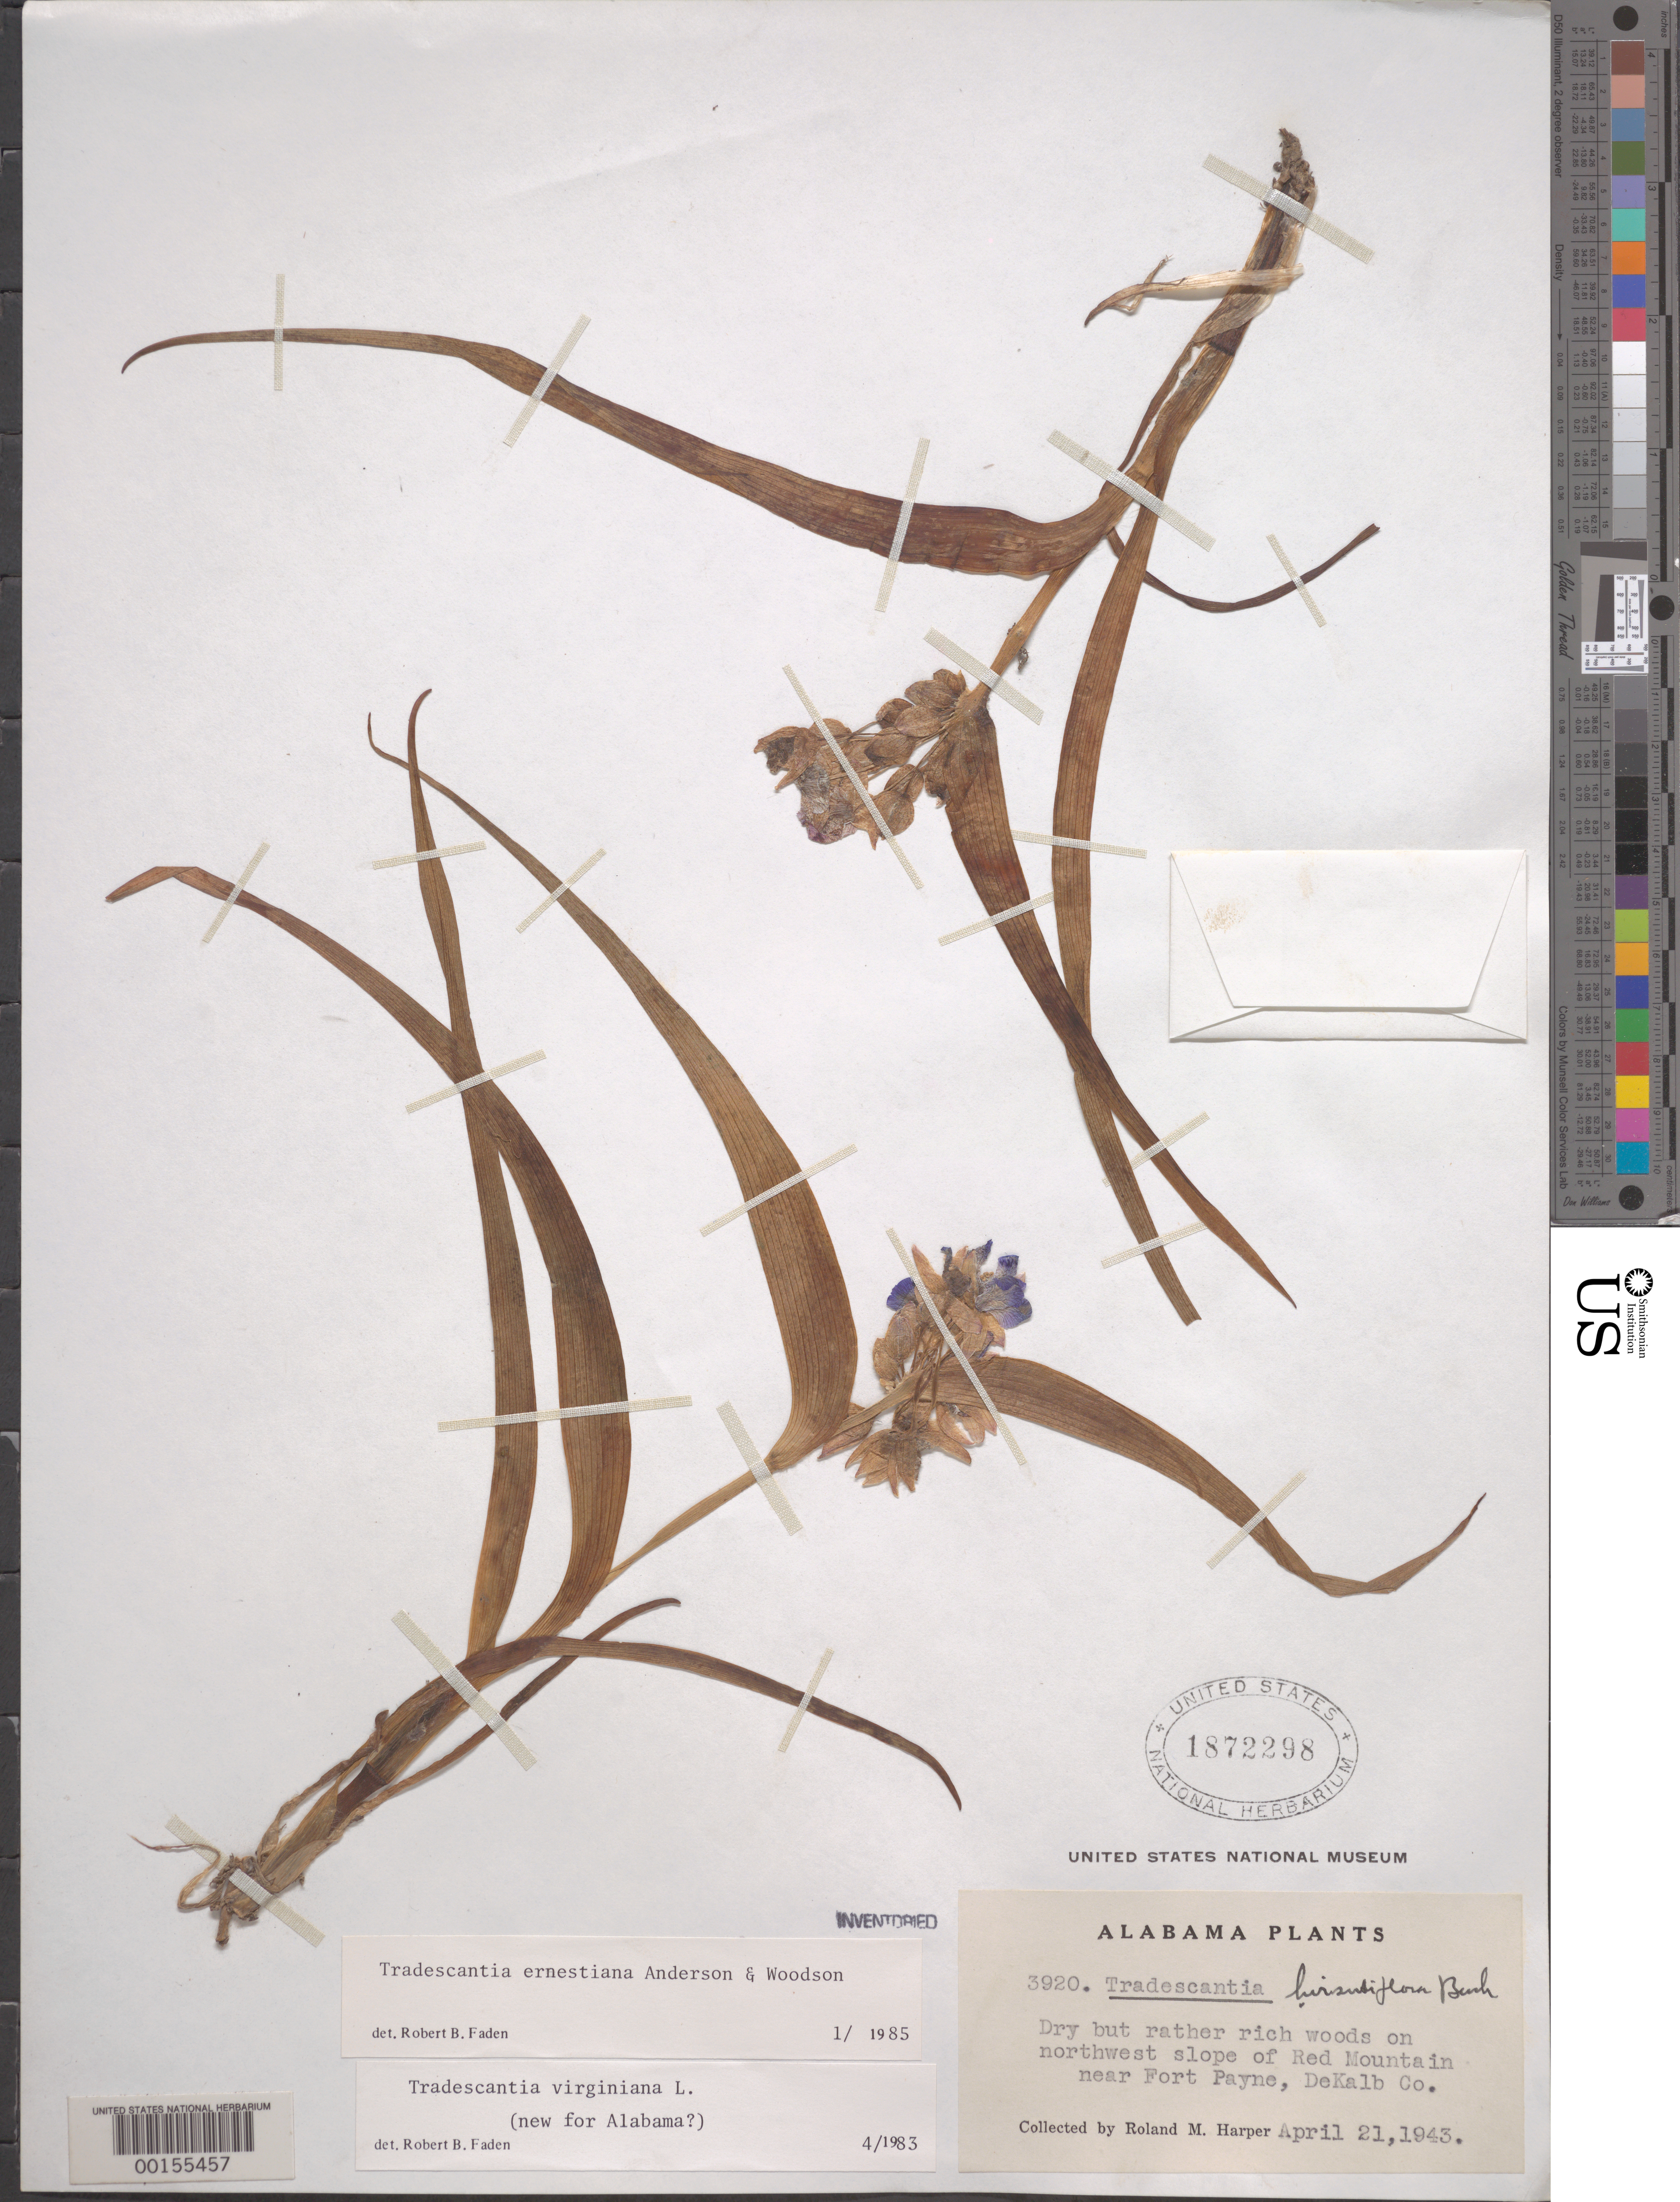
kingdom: Plantae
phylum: Tracheophyta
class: Liliopsida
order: Commelinales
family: Commelinaceae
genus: Tradescantia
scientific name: Tradescantia ernestiana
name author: E.S. Anderson & Woodson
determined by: Faden, Robert B., (US), Smithsonian Institution - National Museum of Natural History (UNITED STATES)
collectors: R. M. Harper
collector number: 3920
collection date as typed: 21 Apr 1943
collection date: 1943-04-21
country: United States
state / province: Alabama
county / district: Dekalb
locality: Near ft. wayne, red mountain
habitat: Dry, rich woods; slope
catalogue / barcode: US 1872298